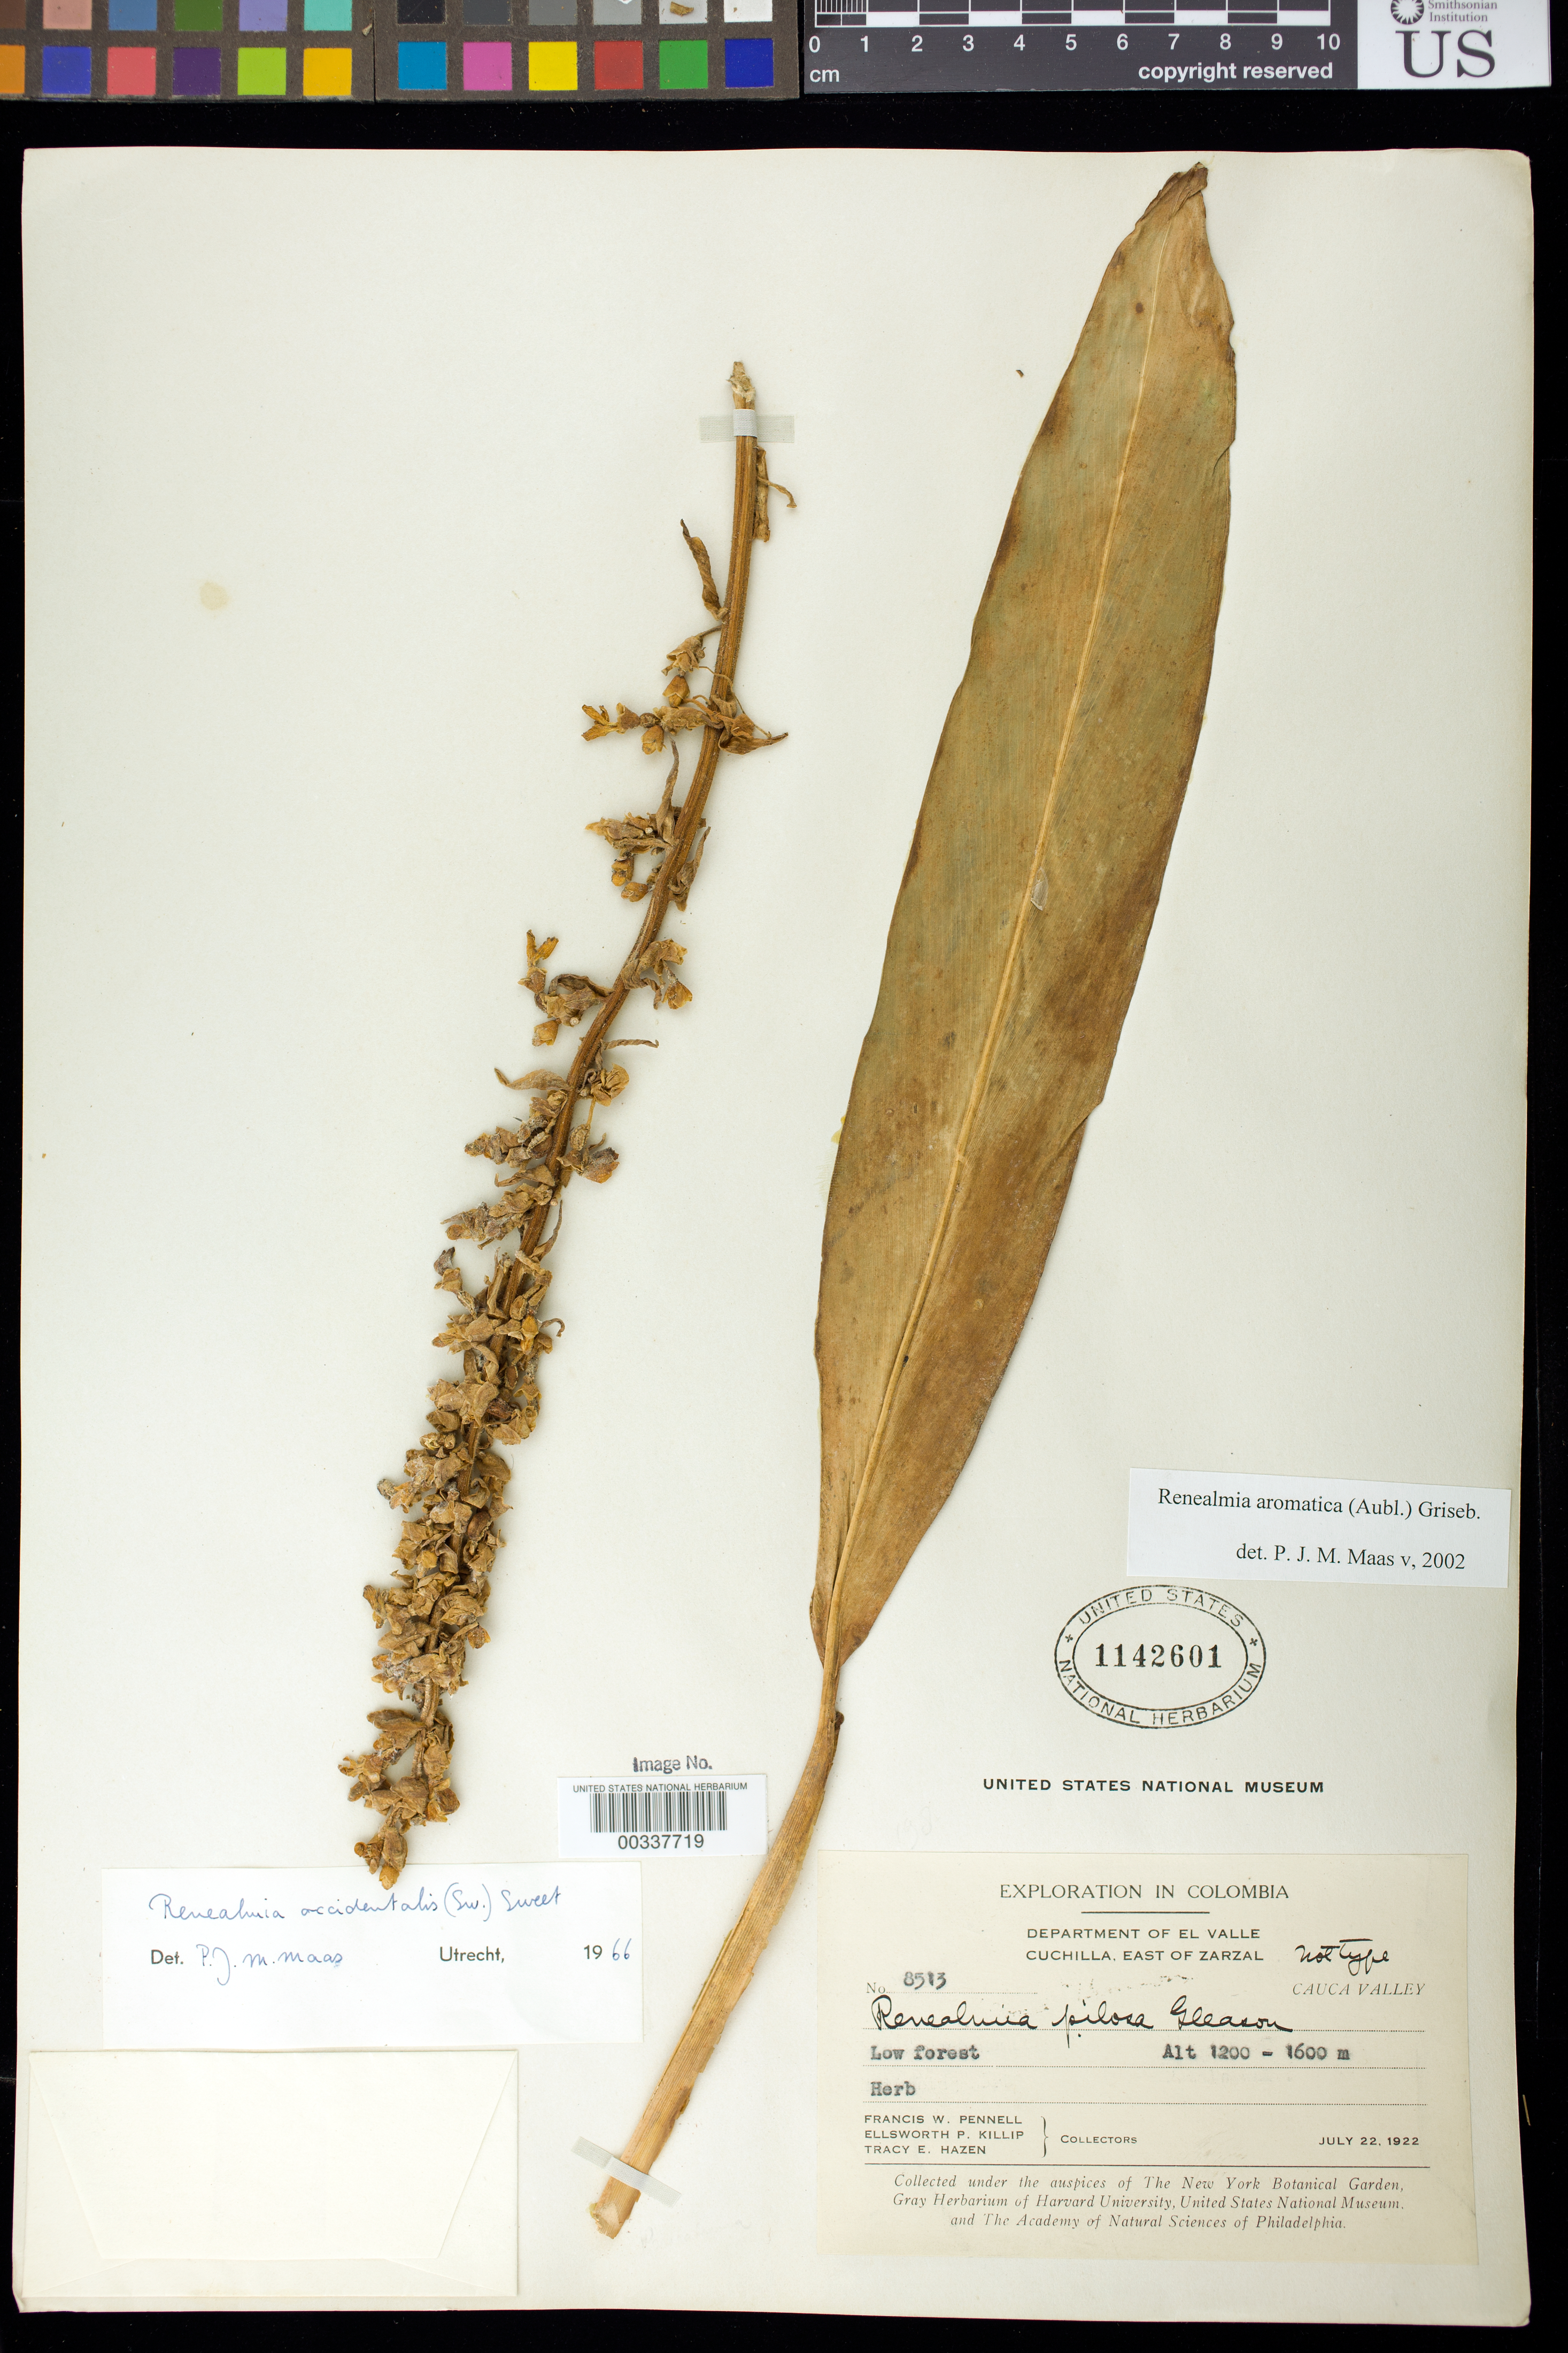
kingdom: Plantae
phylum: Tracheophyta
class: Liliopsida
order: Zingiberales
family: Zingiberaceae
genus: Renealmia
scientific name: Renealmia aromatica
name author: (Aubl.) Griseb.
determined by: Maas, Paul J. M.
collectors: F. W. Pennell, E. P. Killip & T. E. Hazen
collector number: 8513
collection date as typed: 22 Jul 1922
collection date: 1922-07-22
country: Colombia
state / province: Valle del Cauca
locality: Cuchilla, E of Zarzal, Cauca Valley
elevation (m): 1200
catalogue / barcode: US 1142601